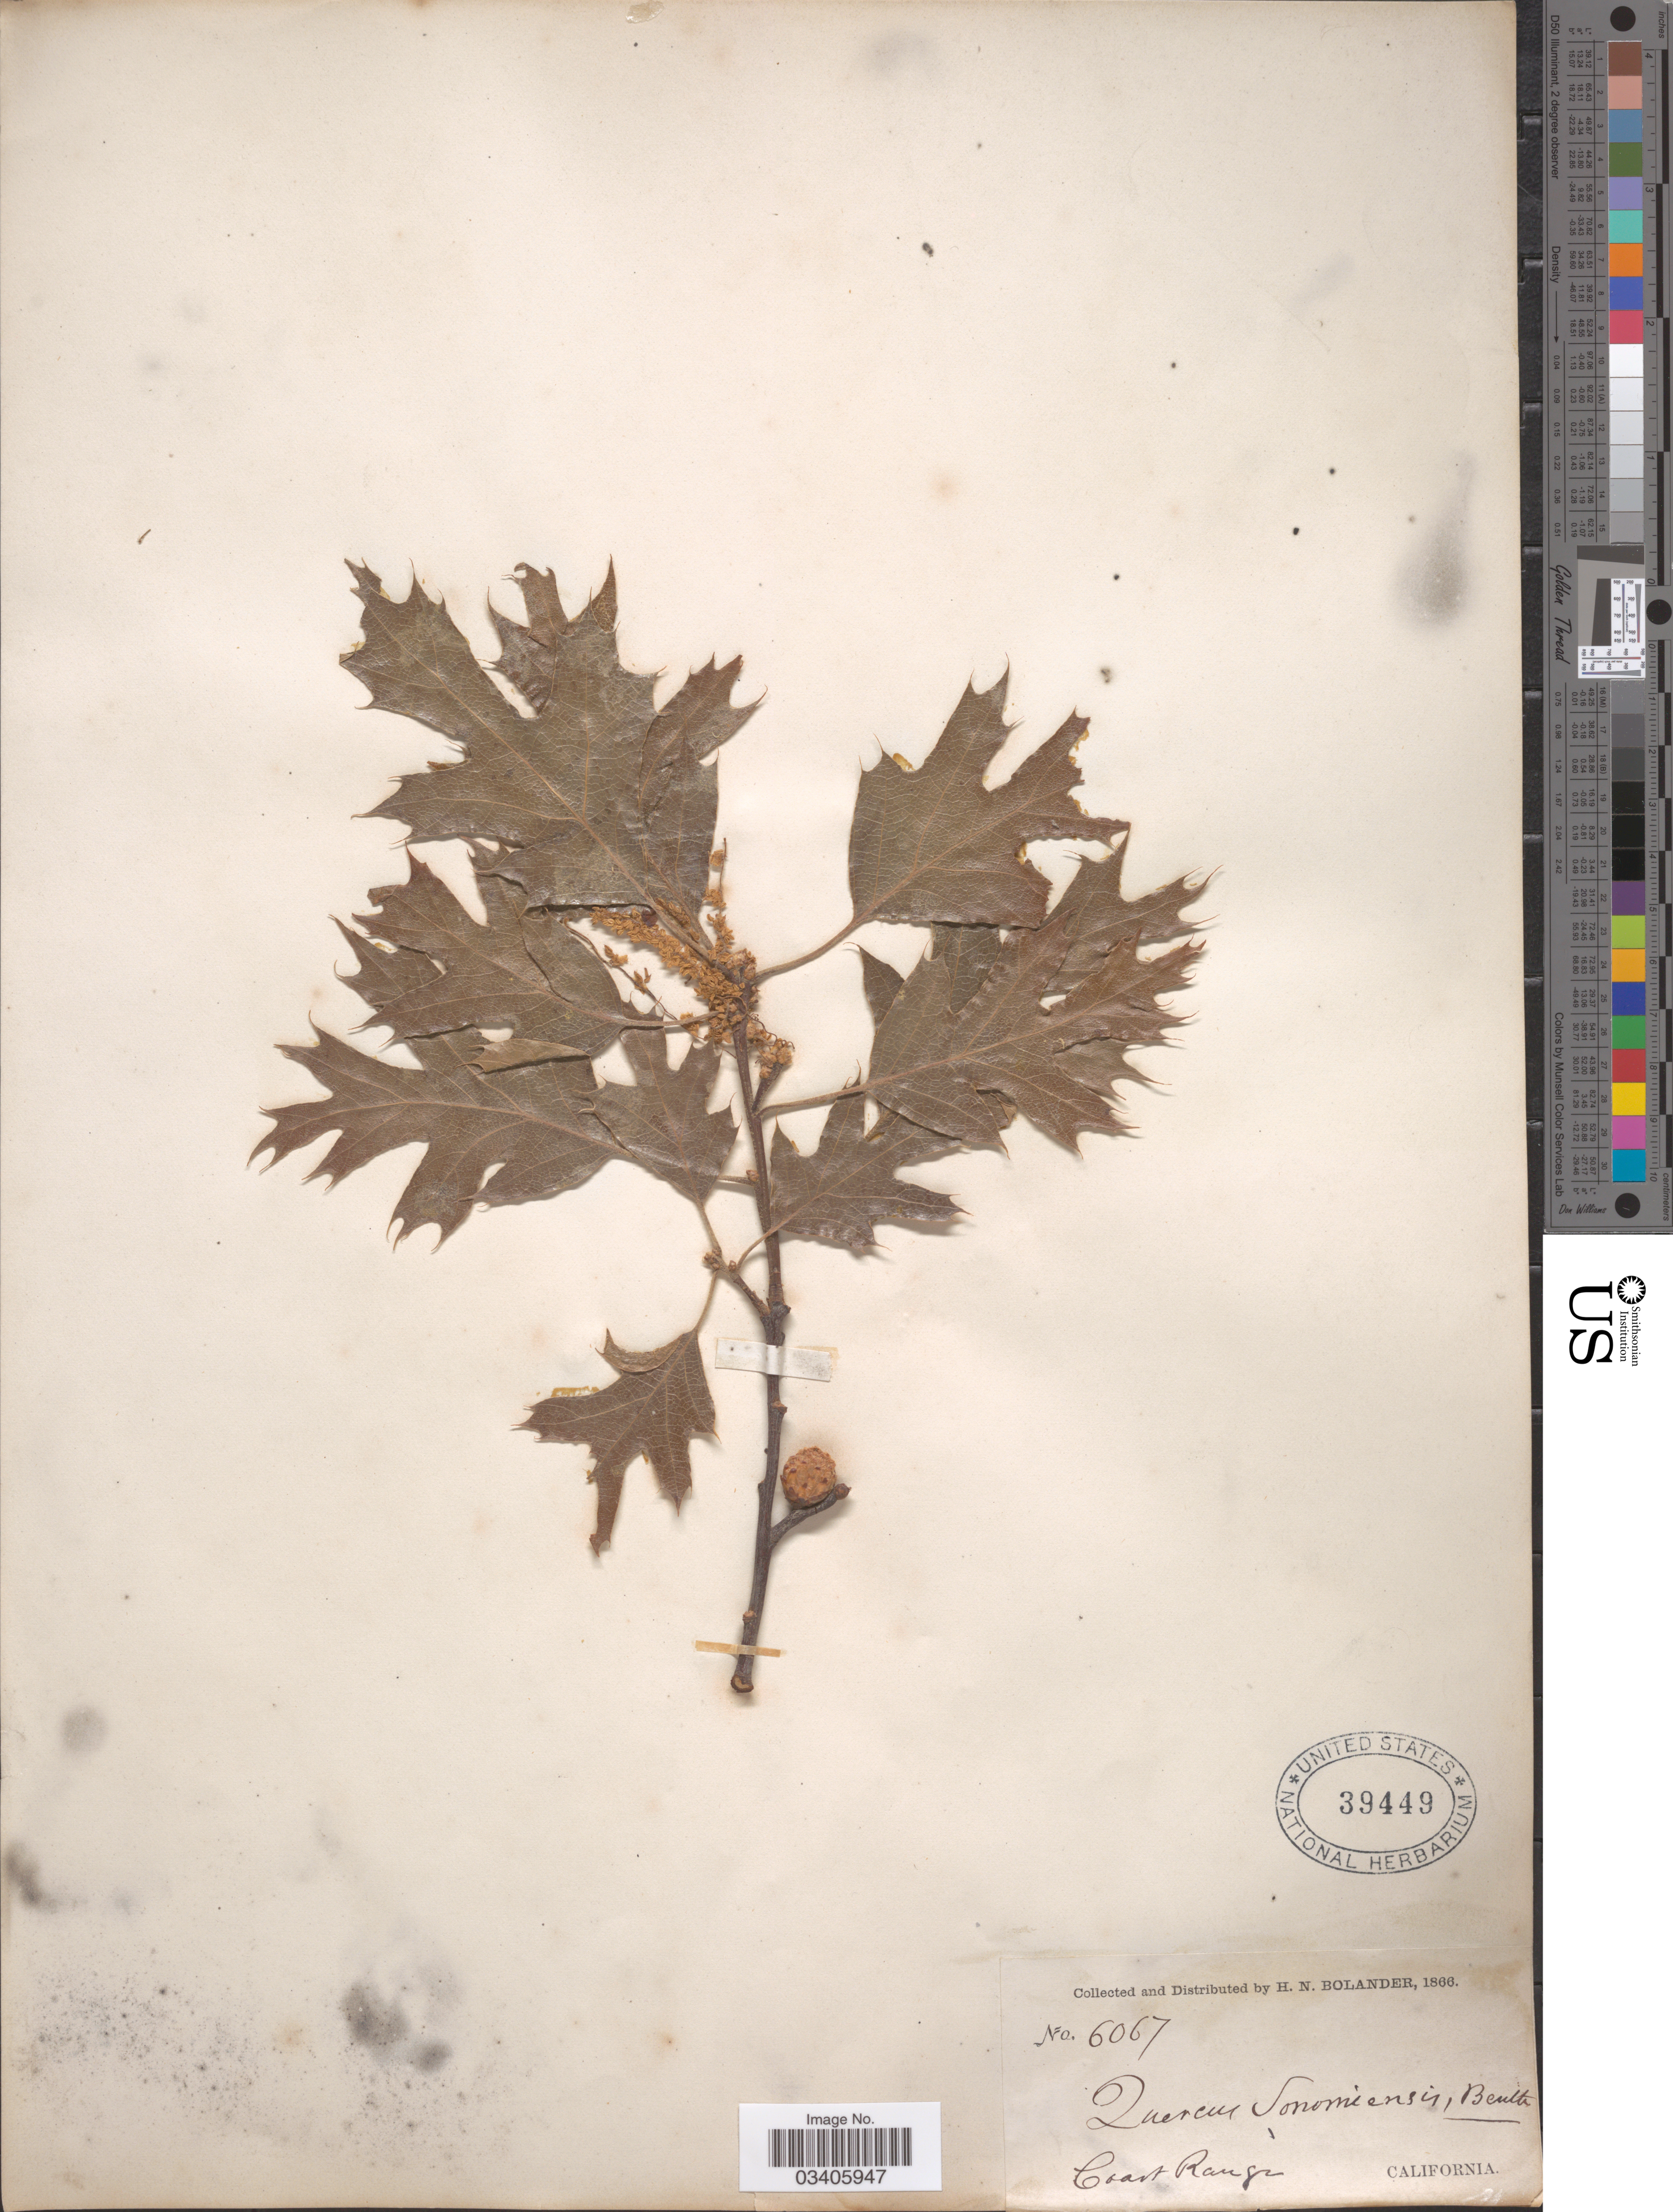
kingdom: Plantae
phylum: Tracheophyta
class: Magnoliopsida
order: Fagales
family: Fagaceae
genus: Quercus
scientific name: Quercus kelloggii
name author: Newb.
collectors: H. Bolander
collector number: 6067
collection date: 1866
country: United States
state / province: California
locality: Coast Range.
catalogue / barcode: US 39449